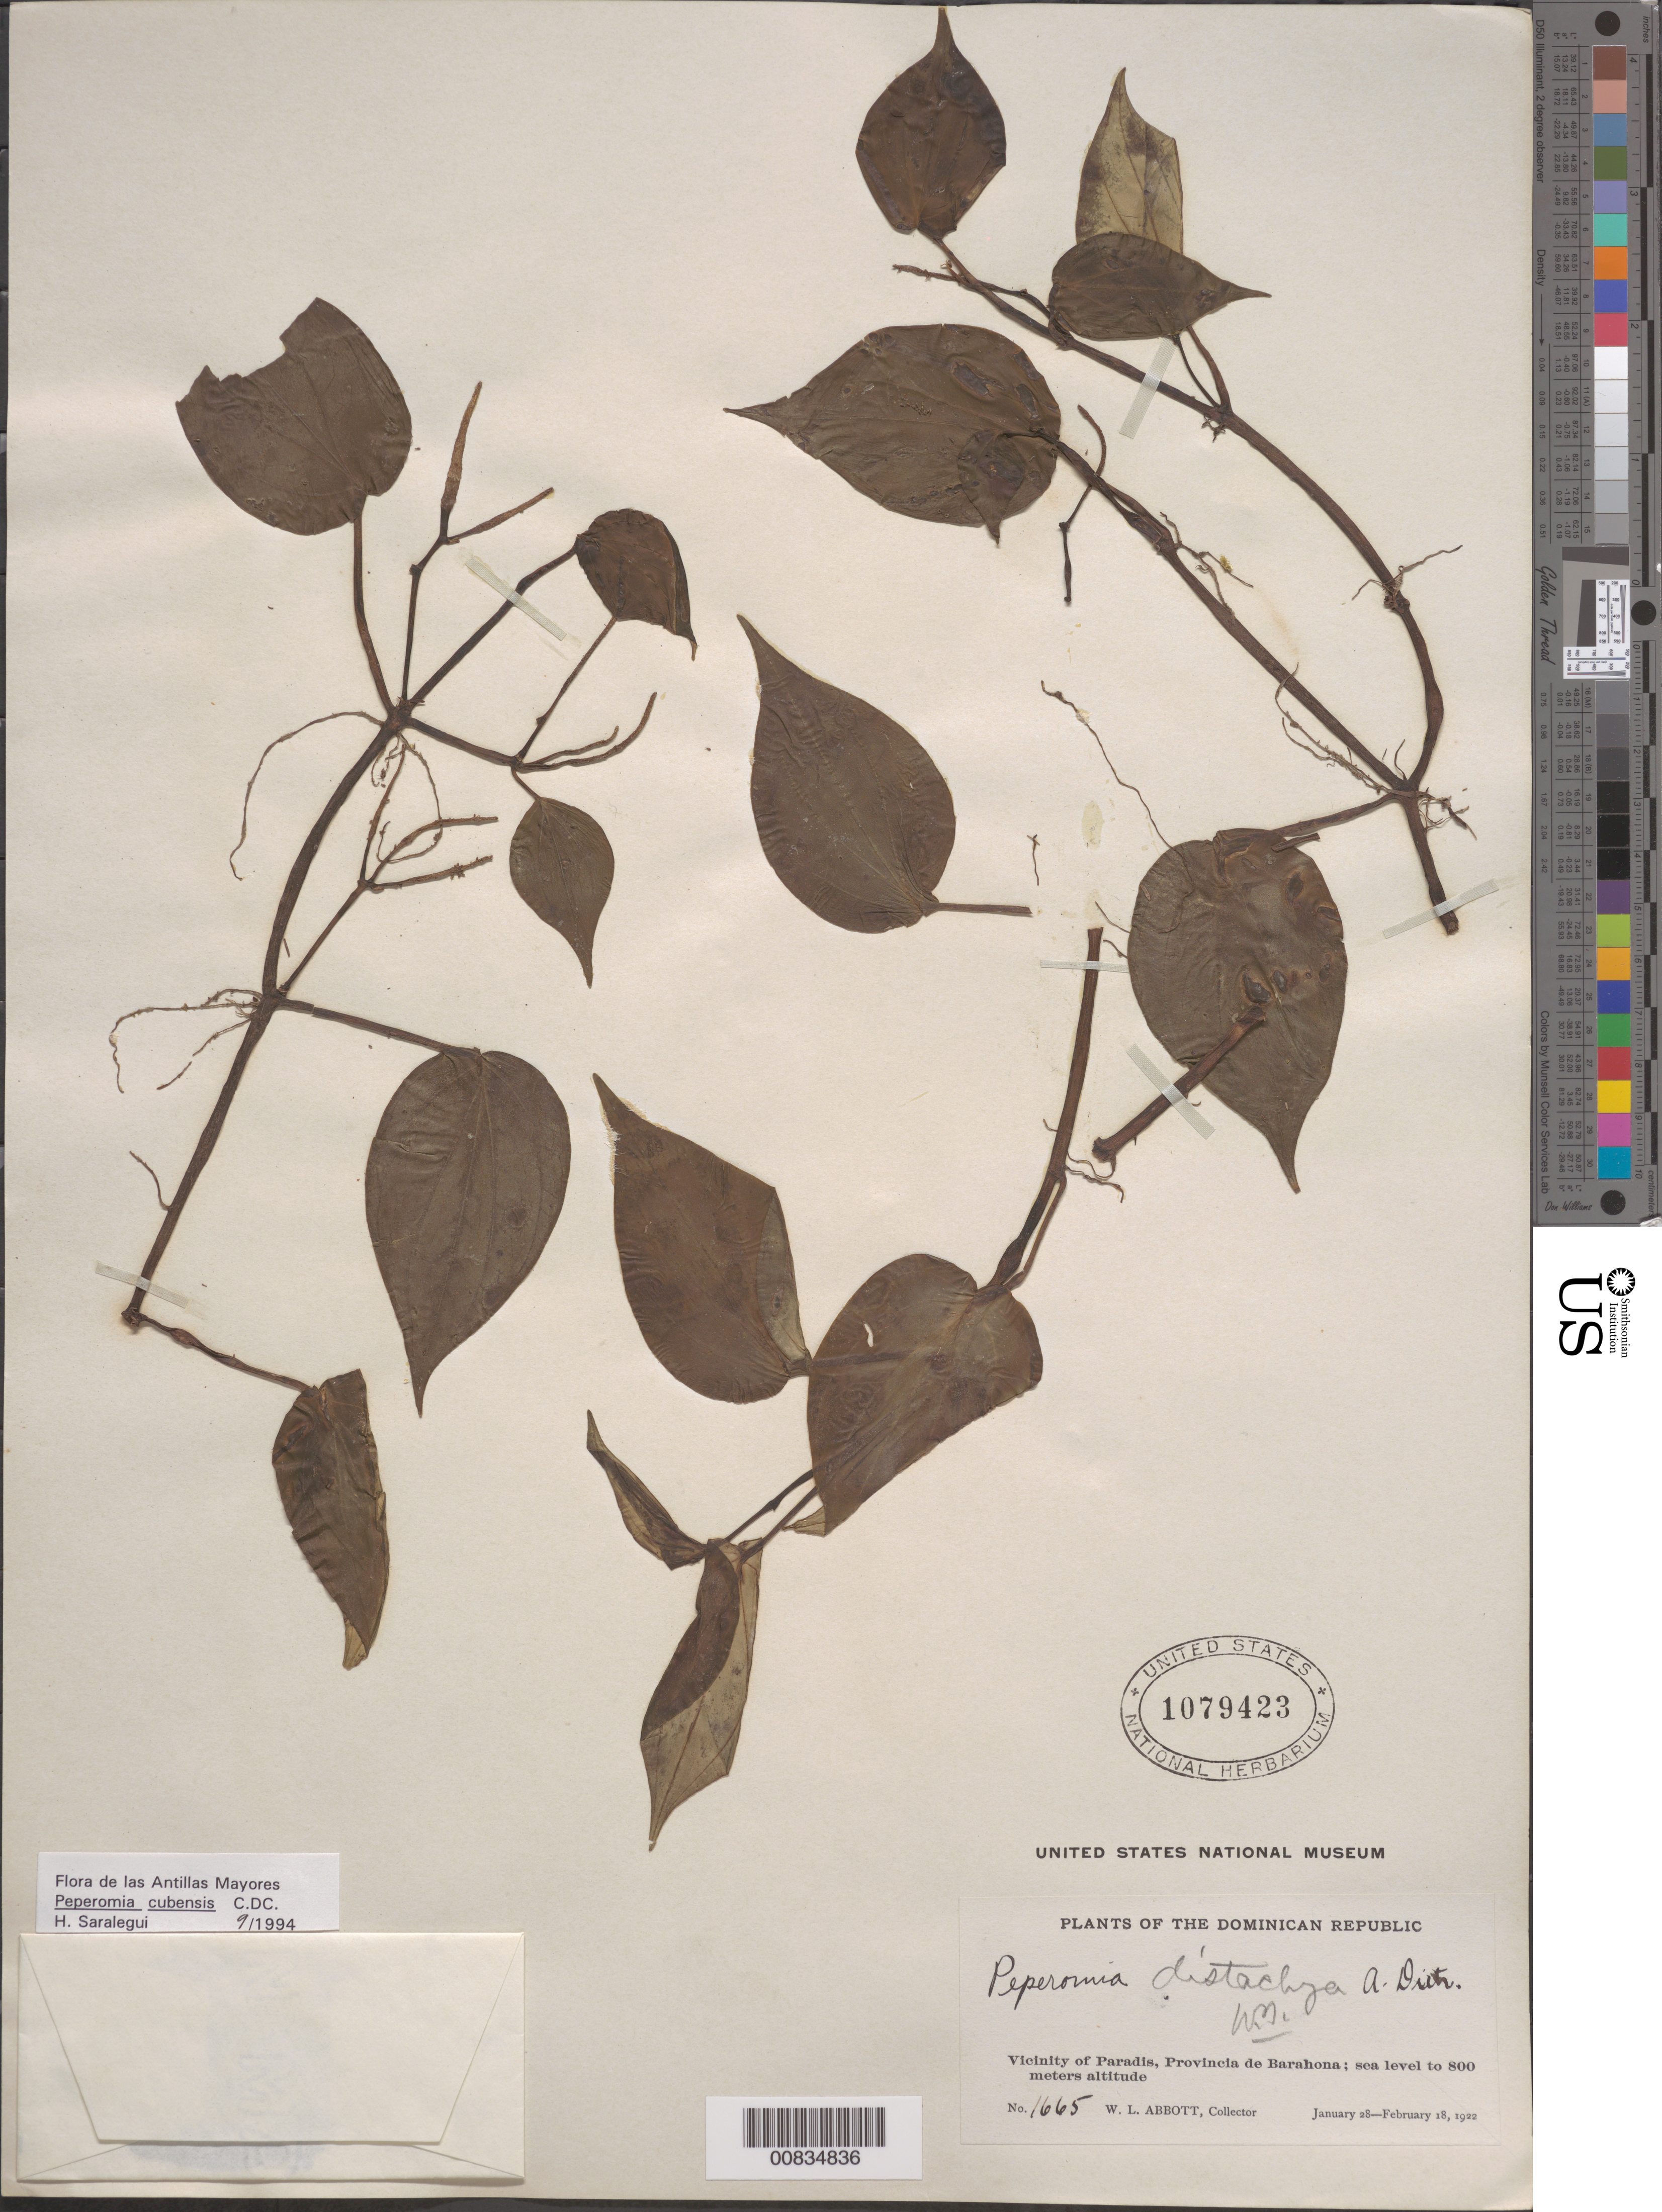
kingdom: Plantae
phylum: Tracheophyta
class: Magnoliopsida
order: Piperales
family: Piperaceae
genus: Peperomia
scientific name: Peperomia cubensis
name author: C. DC.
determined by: Saralegui Boza, H., (HAJB), Jardin Botanico Nacional (Habana)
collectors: W. L. Abbott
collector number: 1665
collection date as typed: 28 Jan 1922 to 18 Feb 1922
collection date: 1922-01-28/1922-02-18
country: Dominican Republic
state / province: Barahona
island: Hispaniola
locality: Vicinity of Paradis.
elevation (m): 0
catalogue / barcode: US 1079423